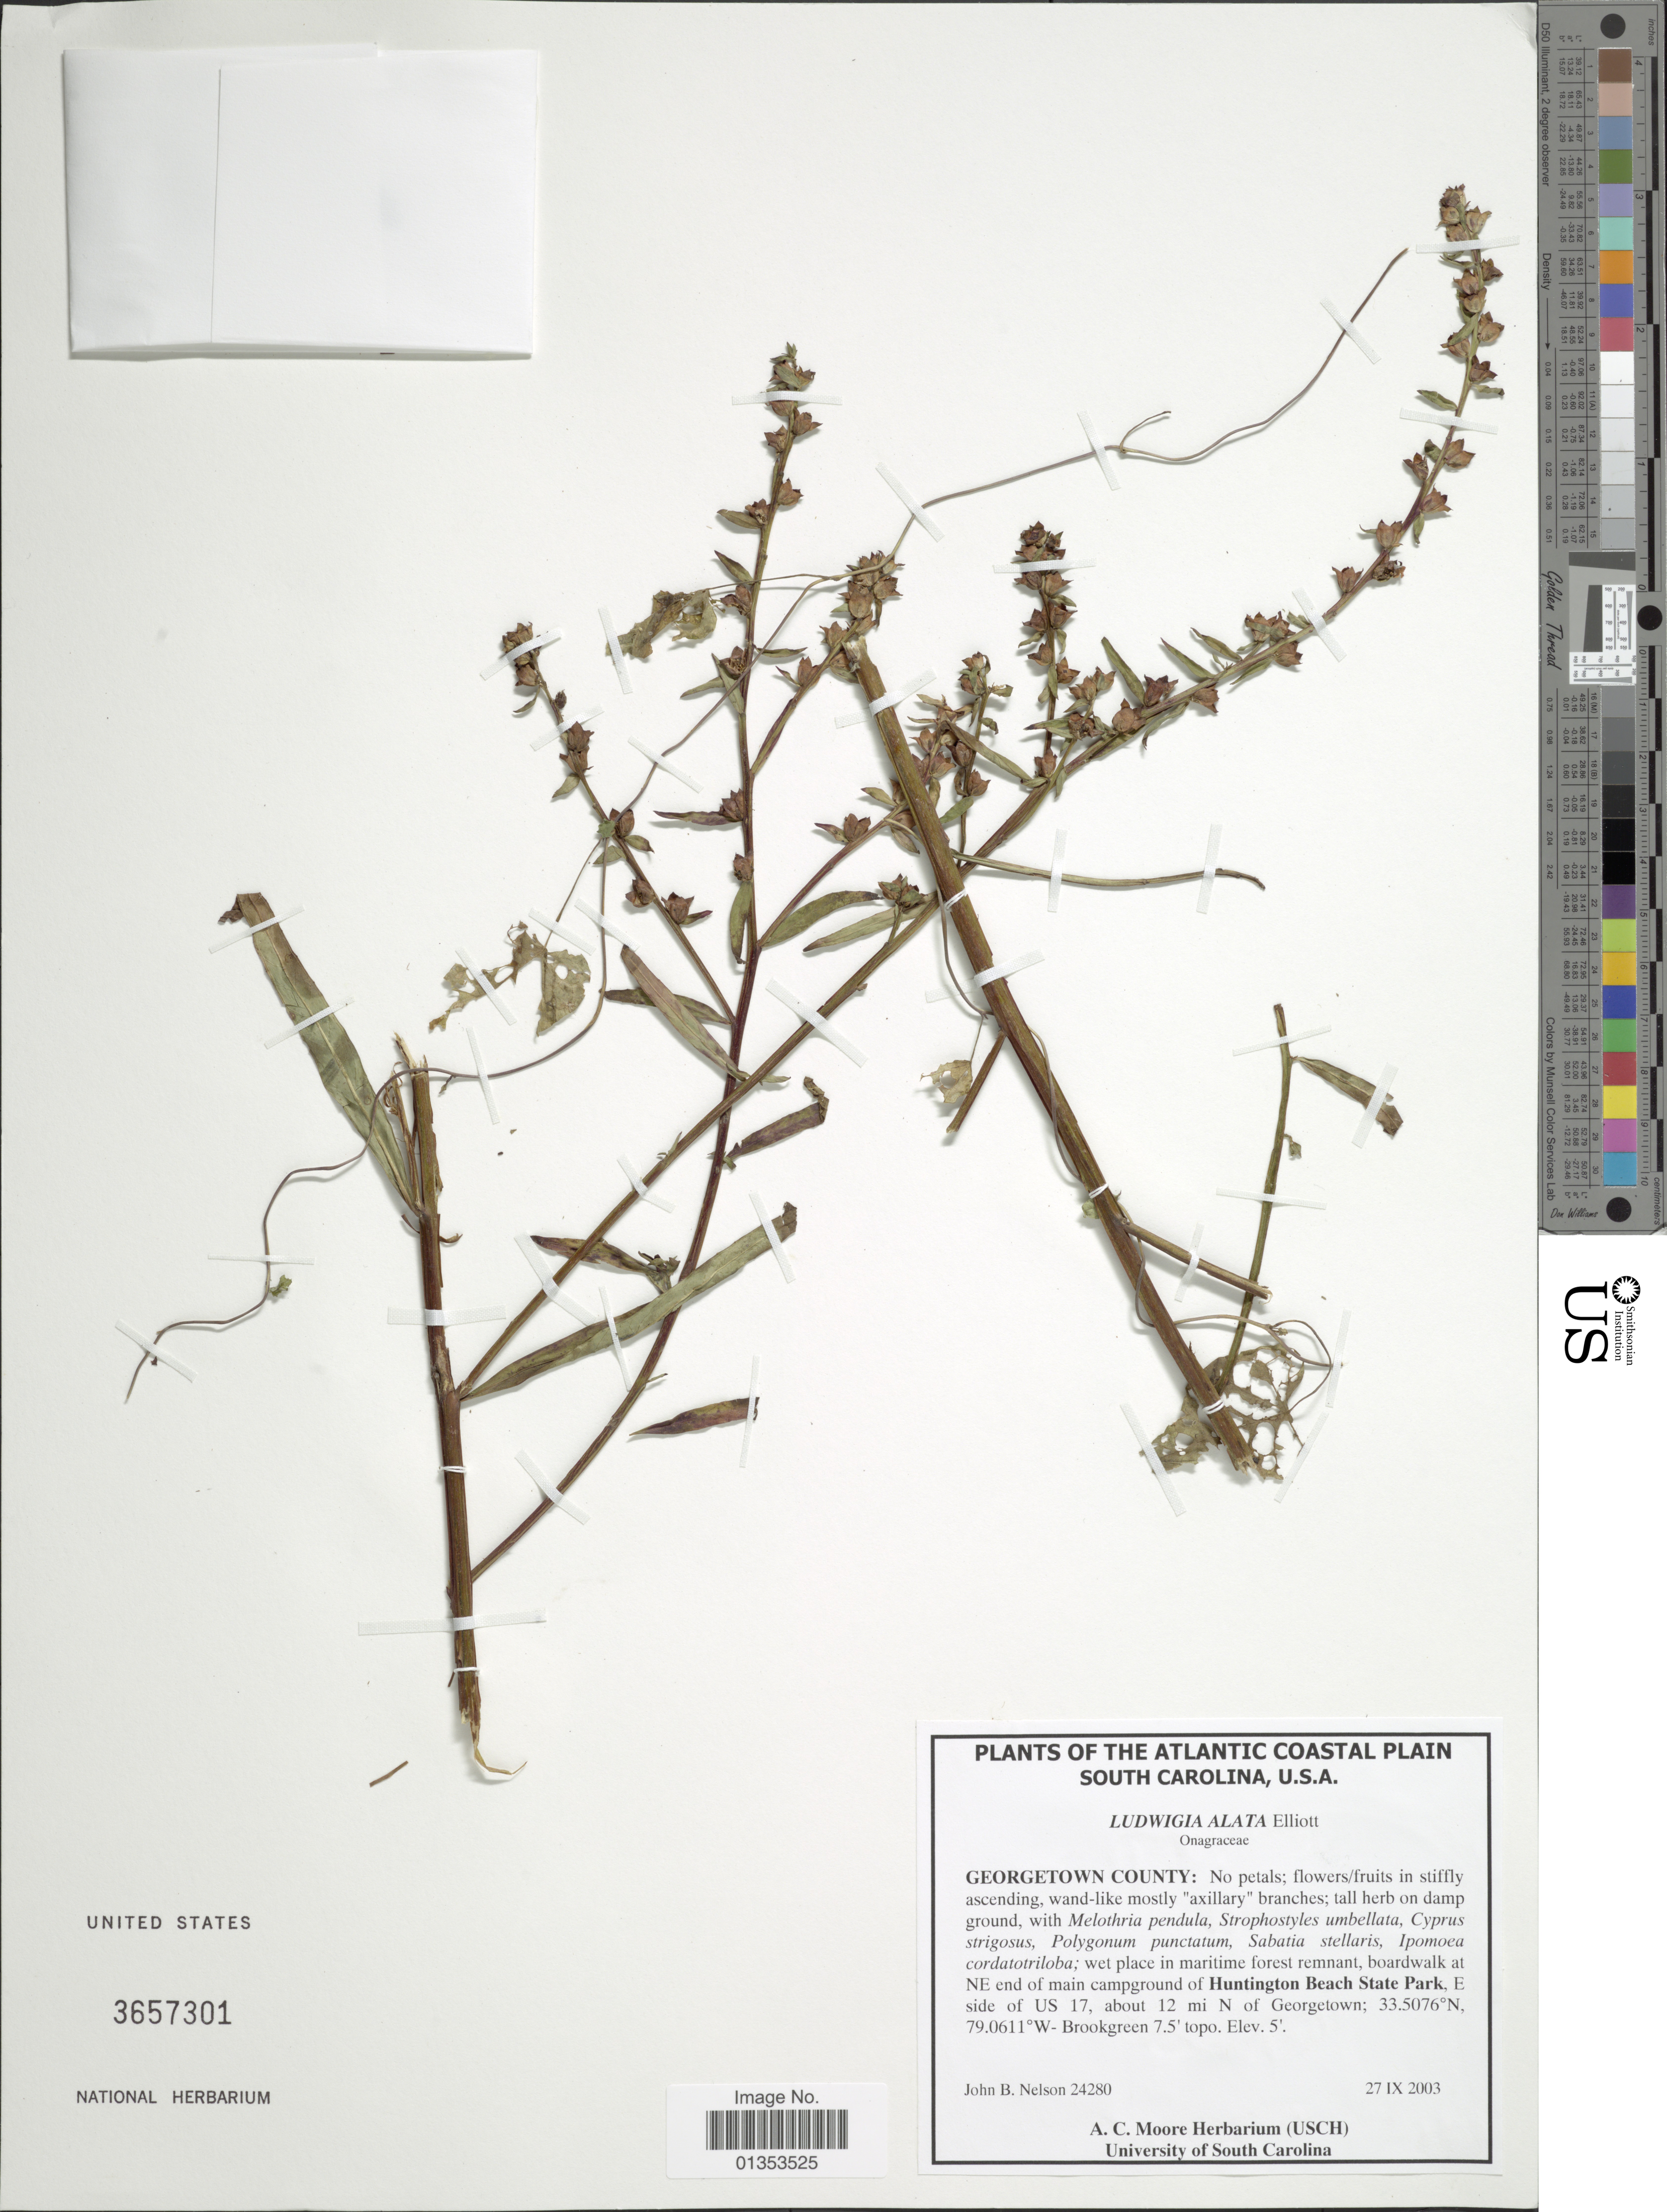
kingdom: Plantae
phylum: Tracheophyta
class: Magnoliopsida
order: Myrtales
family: Onagraceae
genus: Ludwigia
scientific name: Ludwigia alata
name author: Elliott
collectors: J. B. Nelson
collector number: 24280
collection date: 2003-09-27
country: United States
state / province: South Carolina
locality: Atlantic Coastal Plain, Georgetown County: wet place in maritime forest remnant, boardwalk at NE end of main campground of Huntington Beach State Park, E side of US 17, about 12 mi N of Georgetown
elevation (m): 2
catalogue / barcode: US 3657301